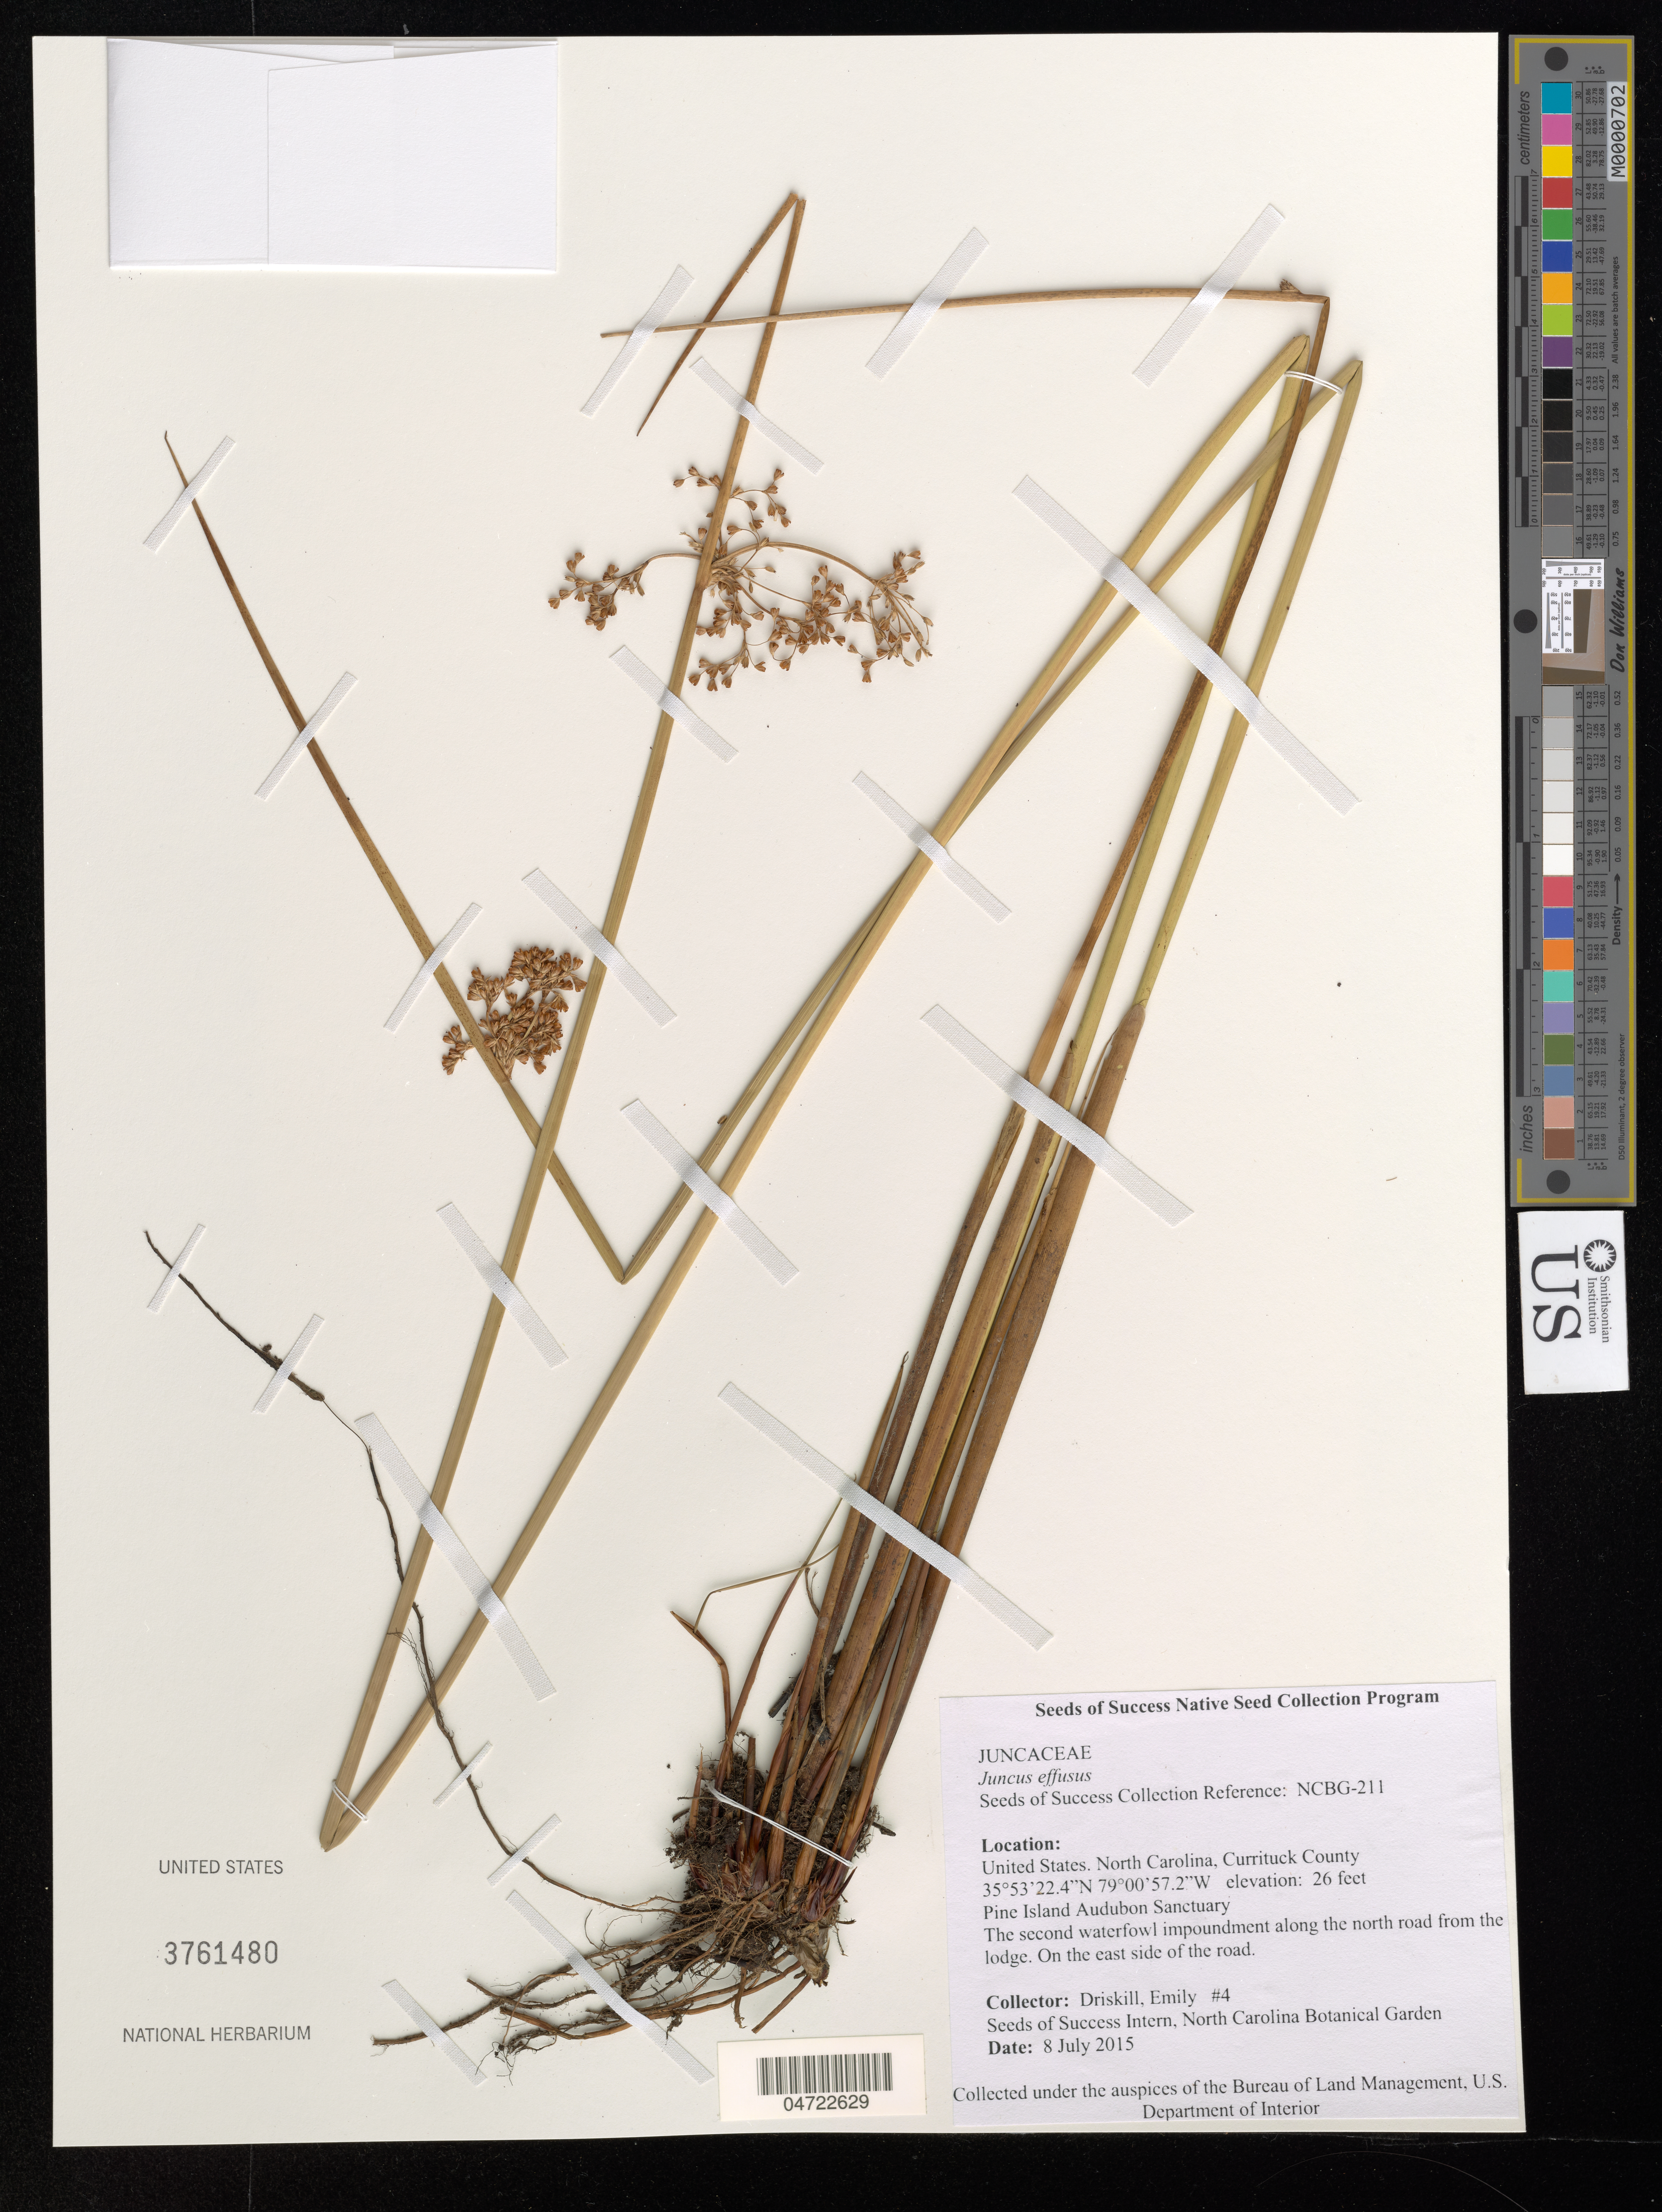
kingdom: Plantae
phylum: Tracheophyta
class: Liliopsida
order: Poales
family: Juncaceae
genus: Juncus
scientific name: Juncus effusus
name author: L.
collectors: E. Driskill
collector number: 4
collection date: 2015-07-08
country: United States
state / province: North Carolina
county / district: Currituck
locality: Currituck County. Pine Island Audubon Sanctuary. The second waterfowl impoundment along the north road from the lodge. On the east side of road.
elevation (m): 8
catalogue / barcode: US 3761480